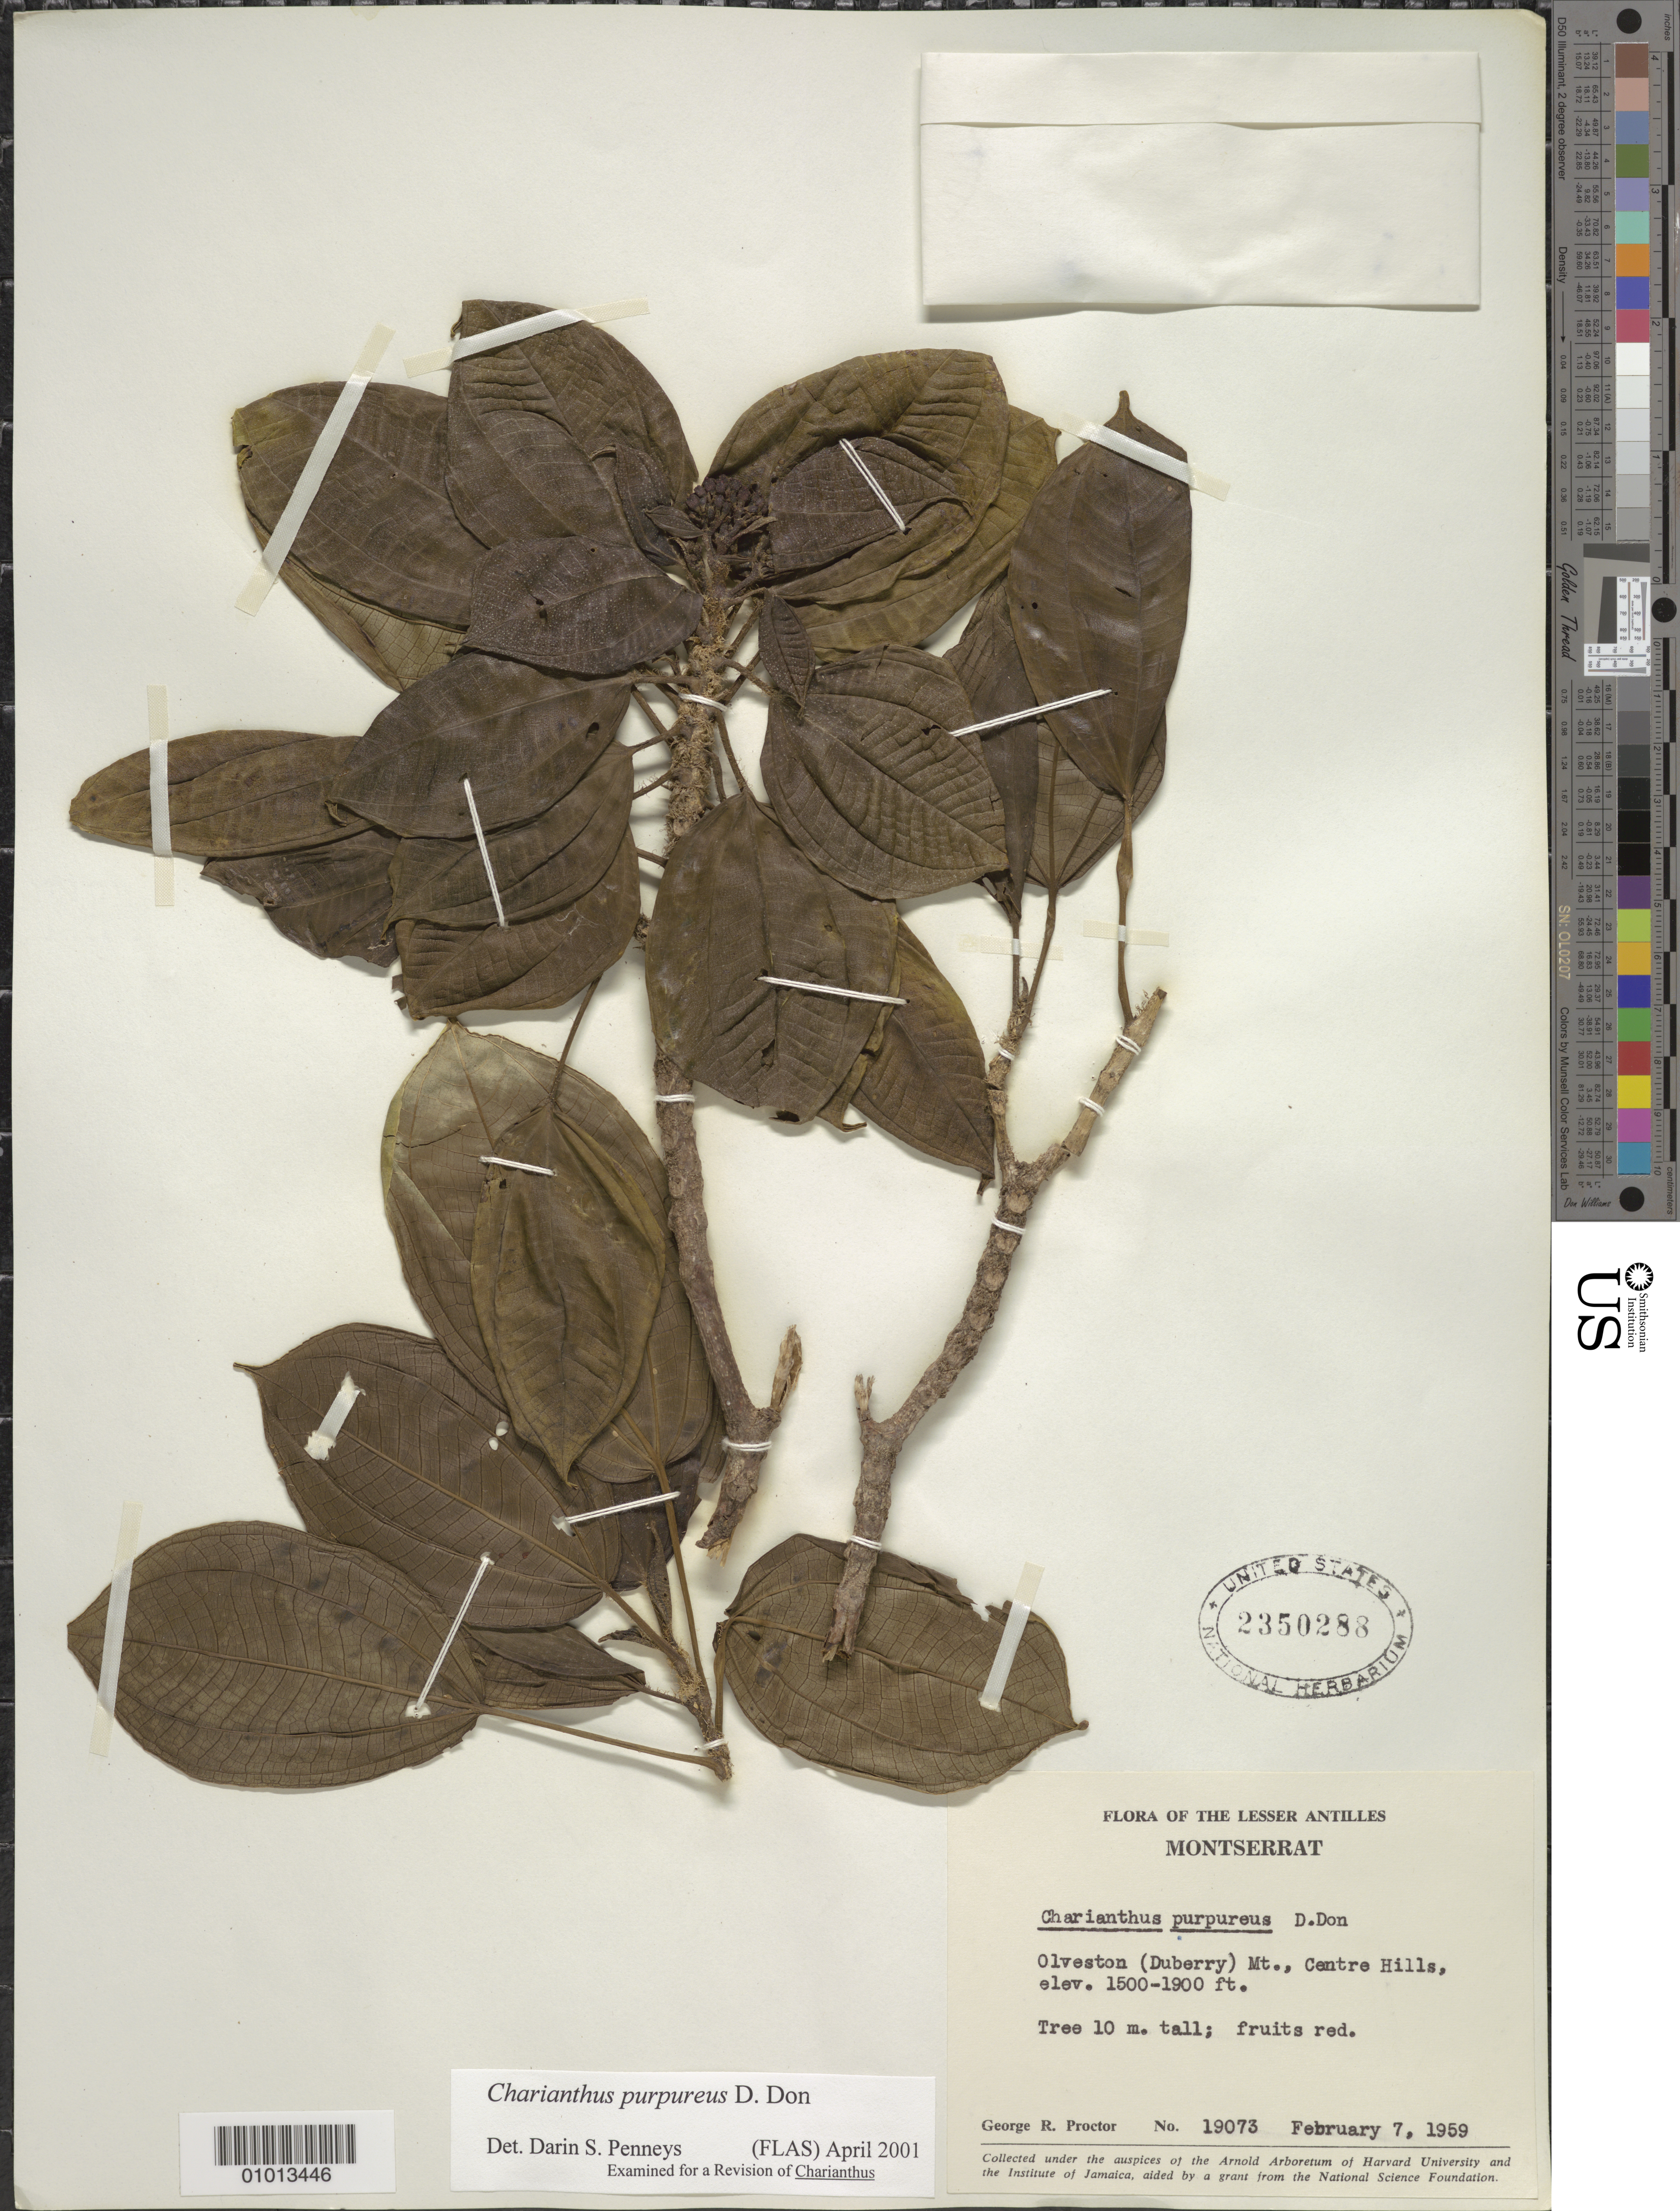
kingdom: Plantae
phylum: Tracheophyta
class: Magnoliopsida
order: Myrtales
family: Melastomataceae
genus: Charianthus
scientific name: Charianthus purpureus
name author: D. Don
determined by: Penneys, D. S.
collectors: G. R. Proctor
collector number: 19073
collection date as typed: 07 Feb 1959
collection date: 1959-02-07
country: Montserrat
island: Montserrat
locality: Olveston (Duberry) Mt., Centre Hills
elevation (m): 457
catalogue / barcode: US 2350288